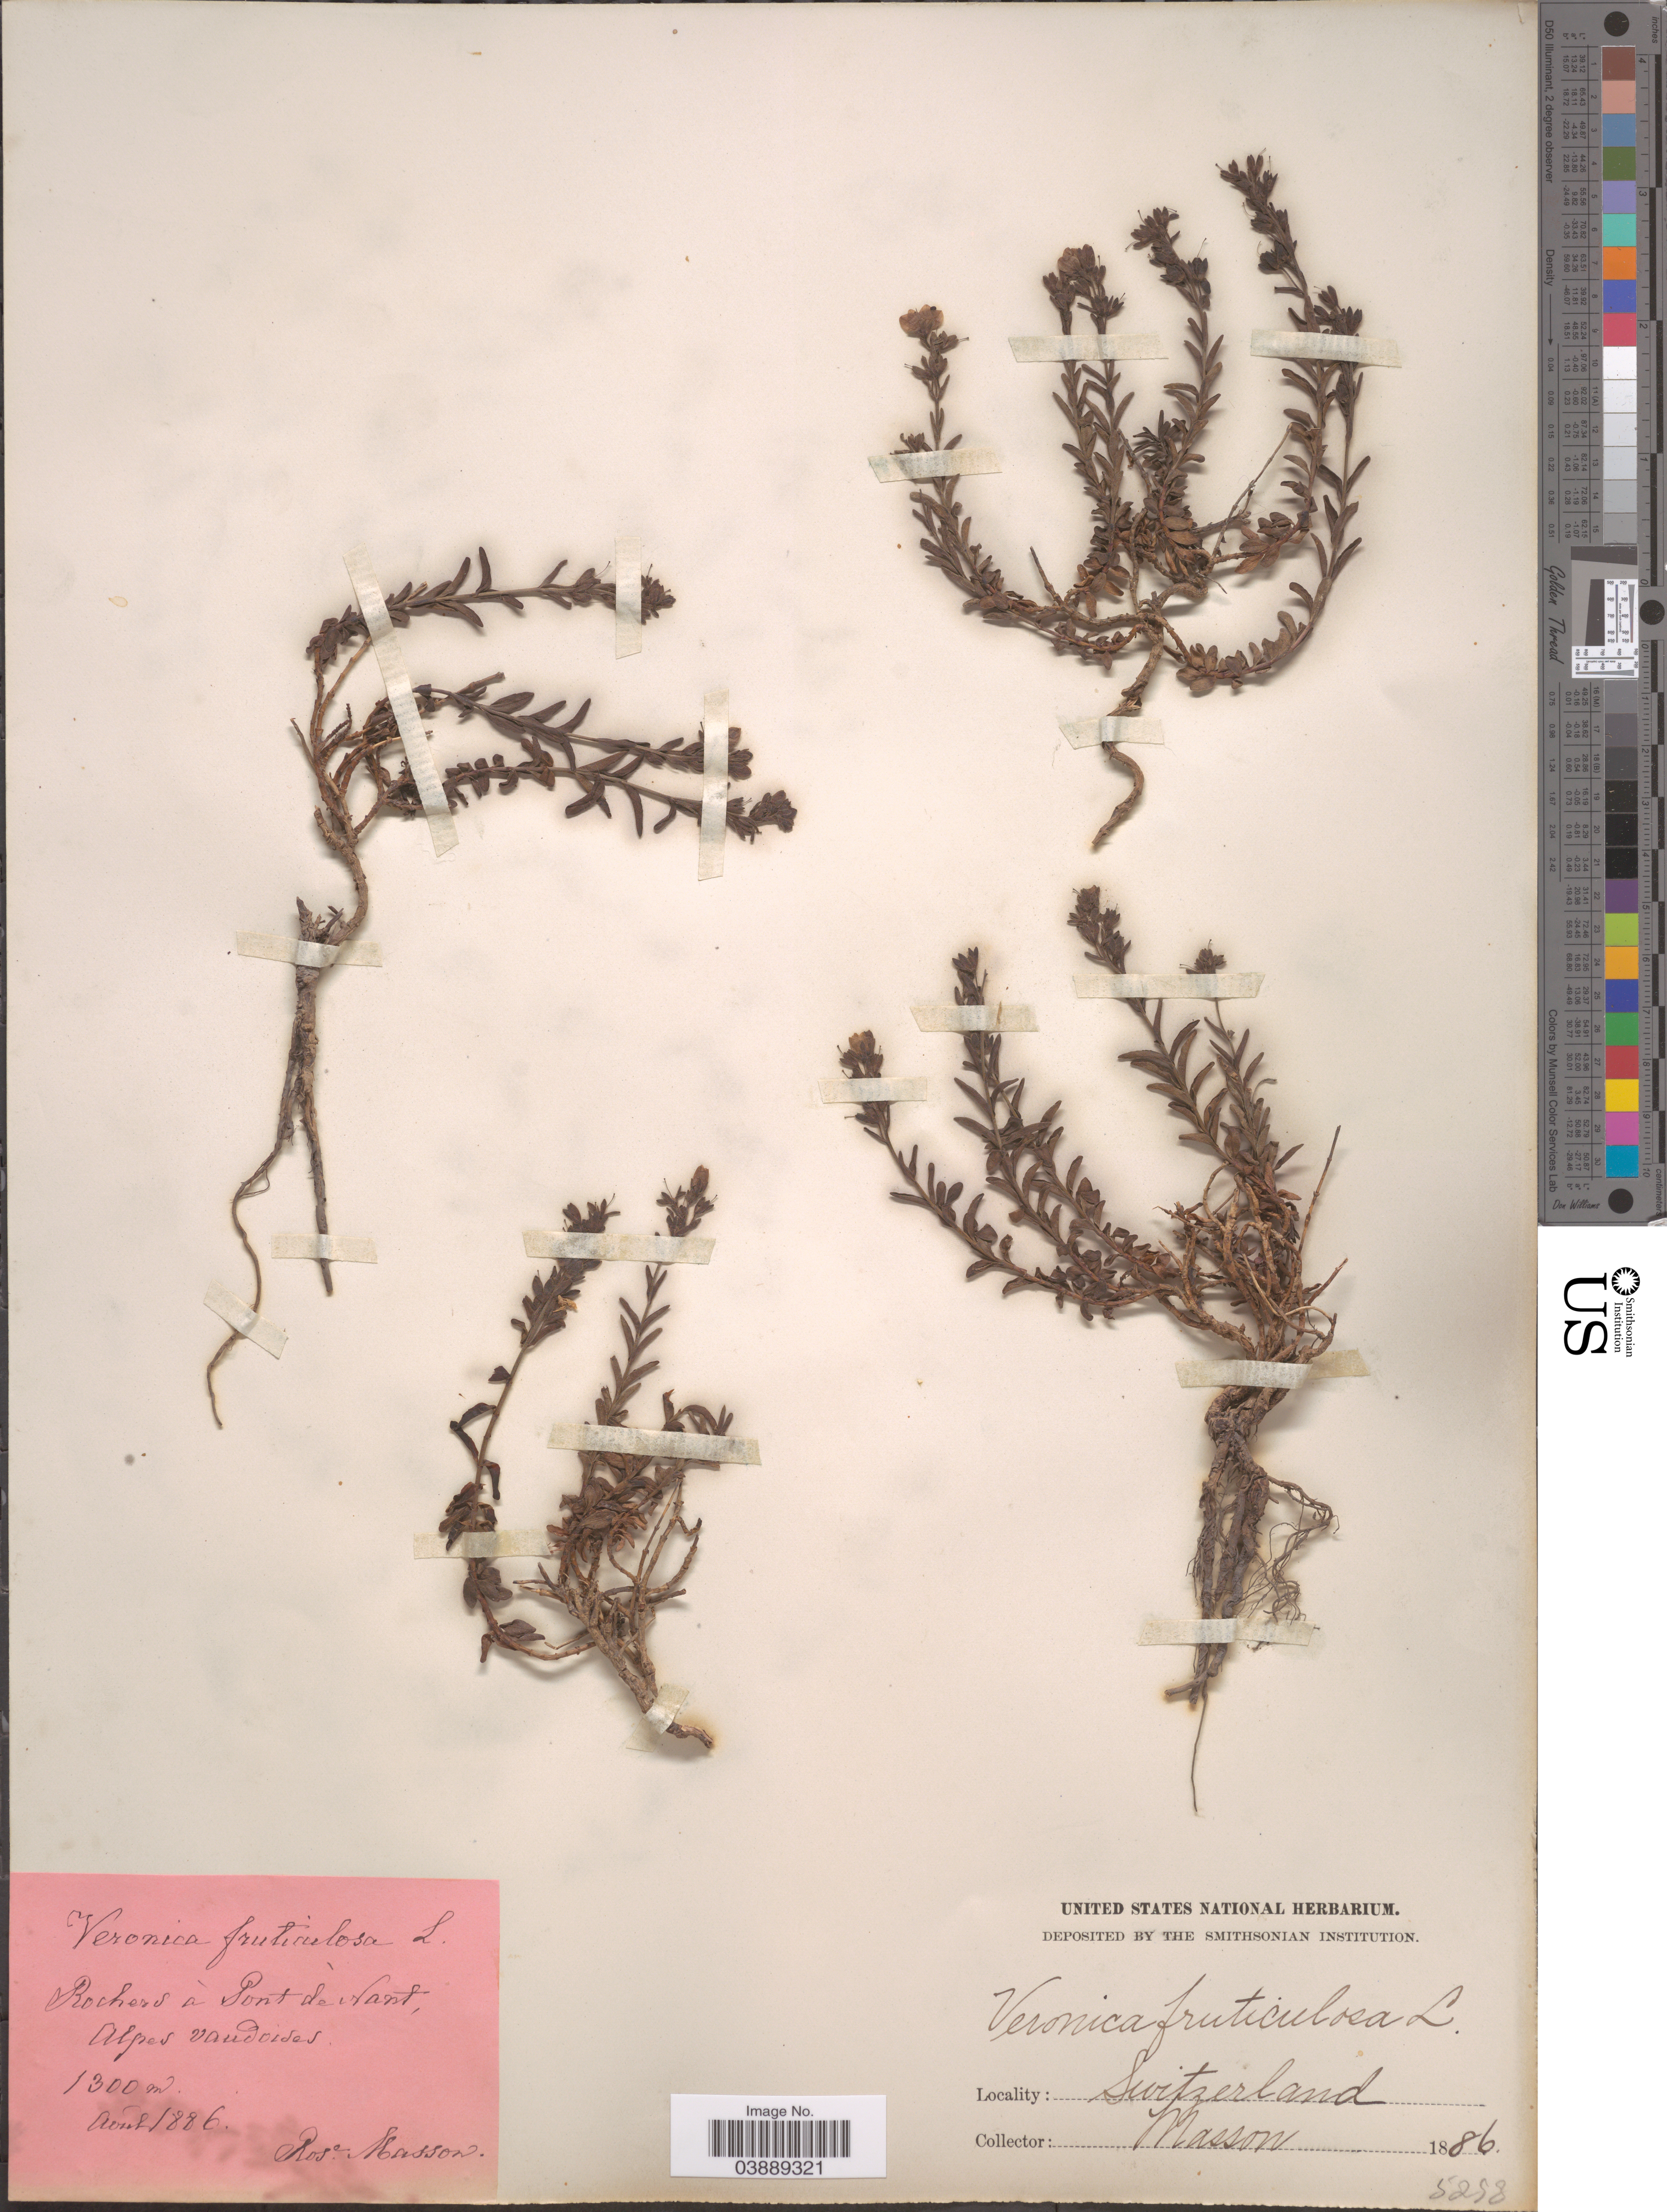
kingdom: Plantae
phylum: Tracheophyta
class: Magnoliopsida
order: Lamiales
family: Plantaginaceae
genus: Veronica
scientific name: Veronica fruticulosa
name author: L.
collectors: R. Masson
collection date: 1886-08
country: Switzerland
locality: Rochers à Pont de Nant. Alpes vaudoisas.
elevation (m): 1300